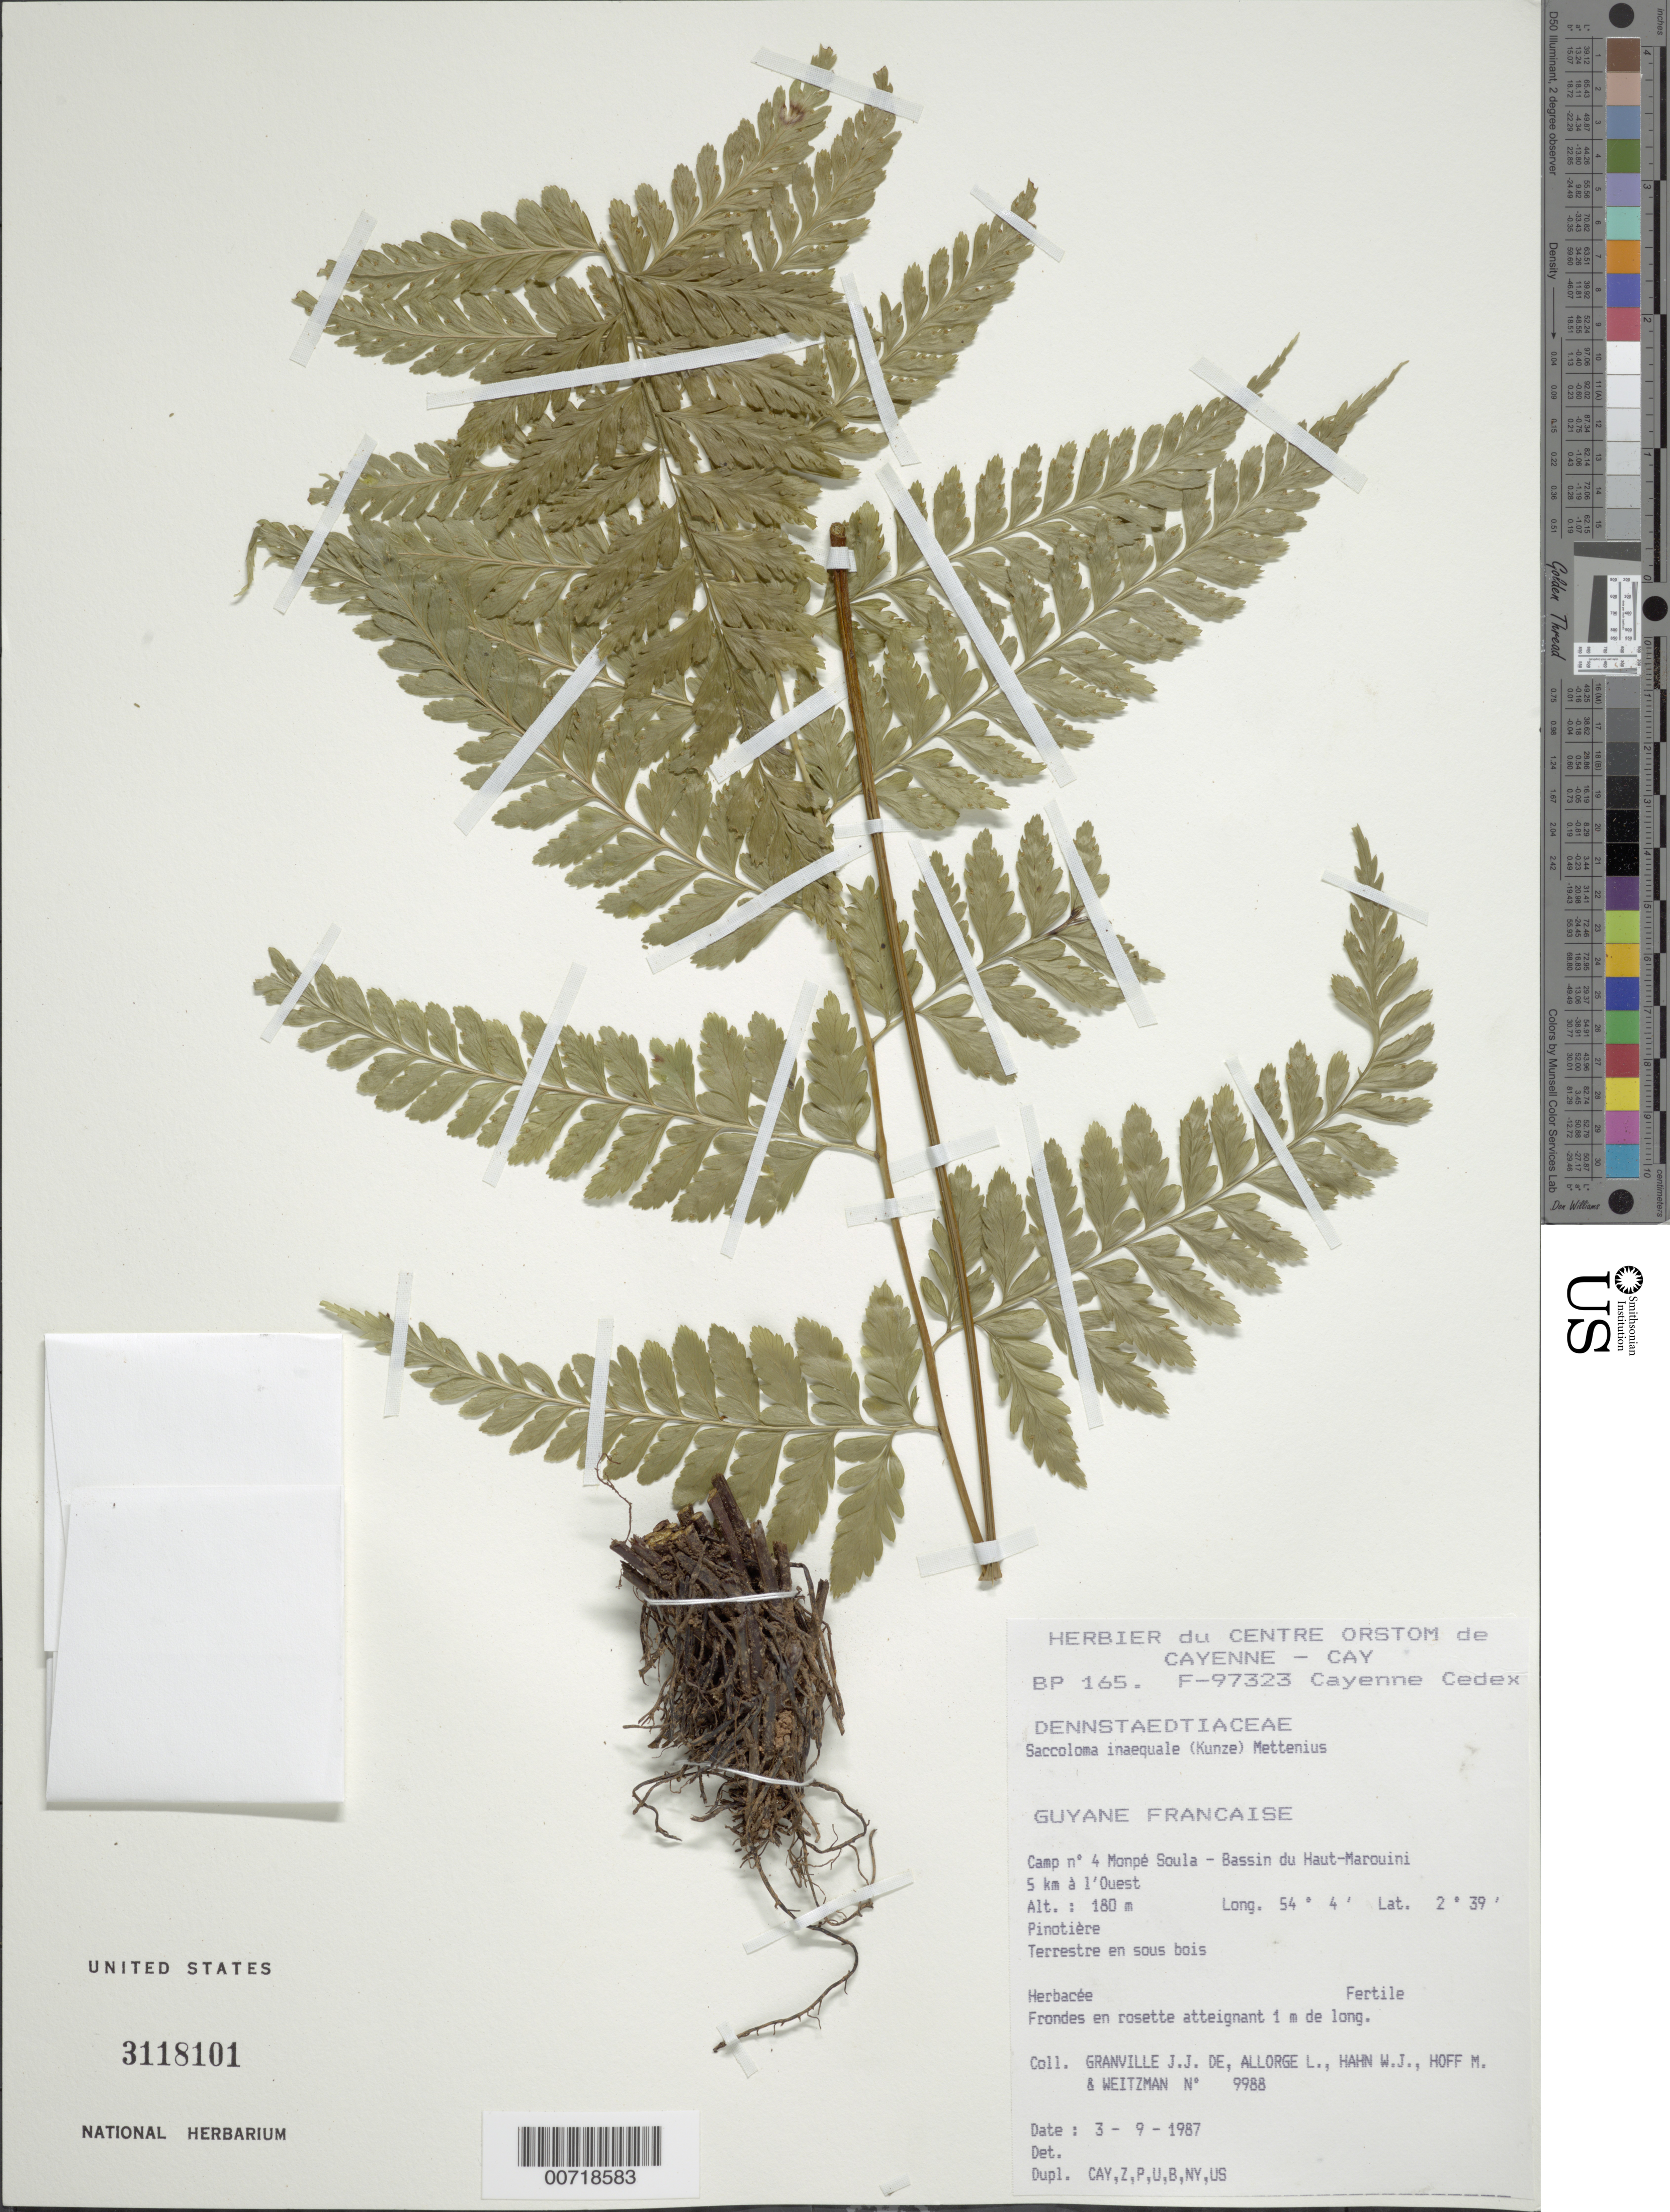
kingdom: Plantae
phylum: Tracheophyta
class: Polypodiopsida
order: Polypodiales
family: Saccolomataceae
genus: Saccoloma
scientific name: Saccoloma inaequale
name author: (Kunze) Mett.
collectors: J.-J. de Granville, L. Allorge, W. J. Hahn, M. Hoff & A. L. Weitzman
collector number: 9988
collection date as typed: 3-Sep-87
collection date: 1987-09-03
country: French Guiana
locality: Monpé Soula, Camp #4, Bassin du Haut-Marouini, 5 km to W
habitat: Pinotière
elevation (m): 180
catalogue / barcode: US 3118101